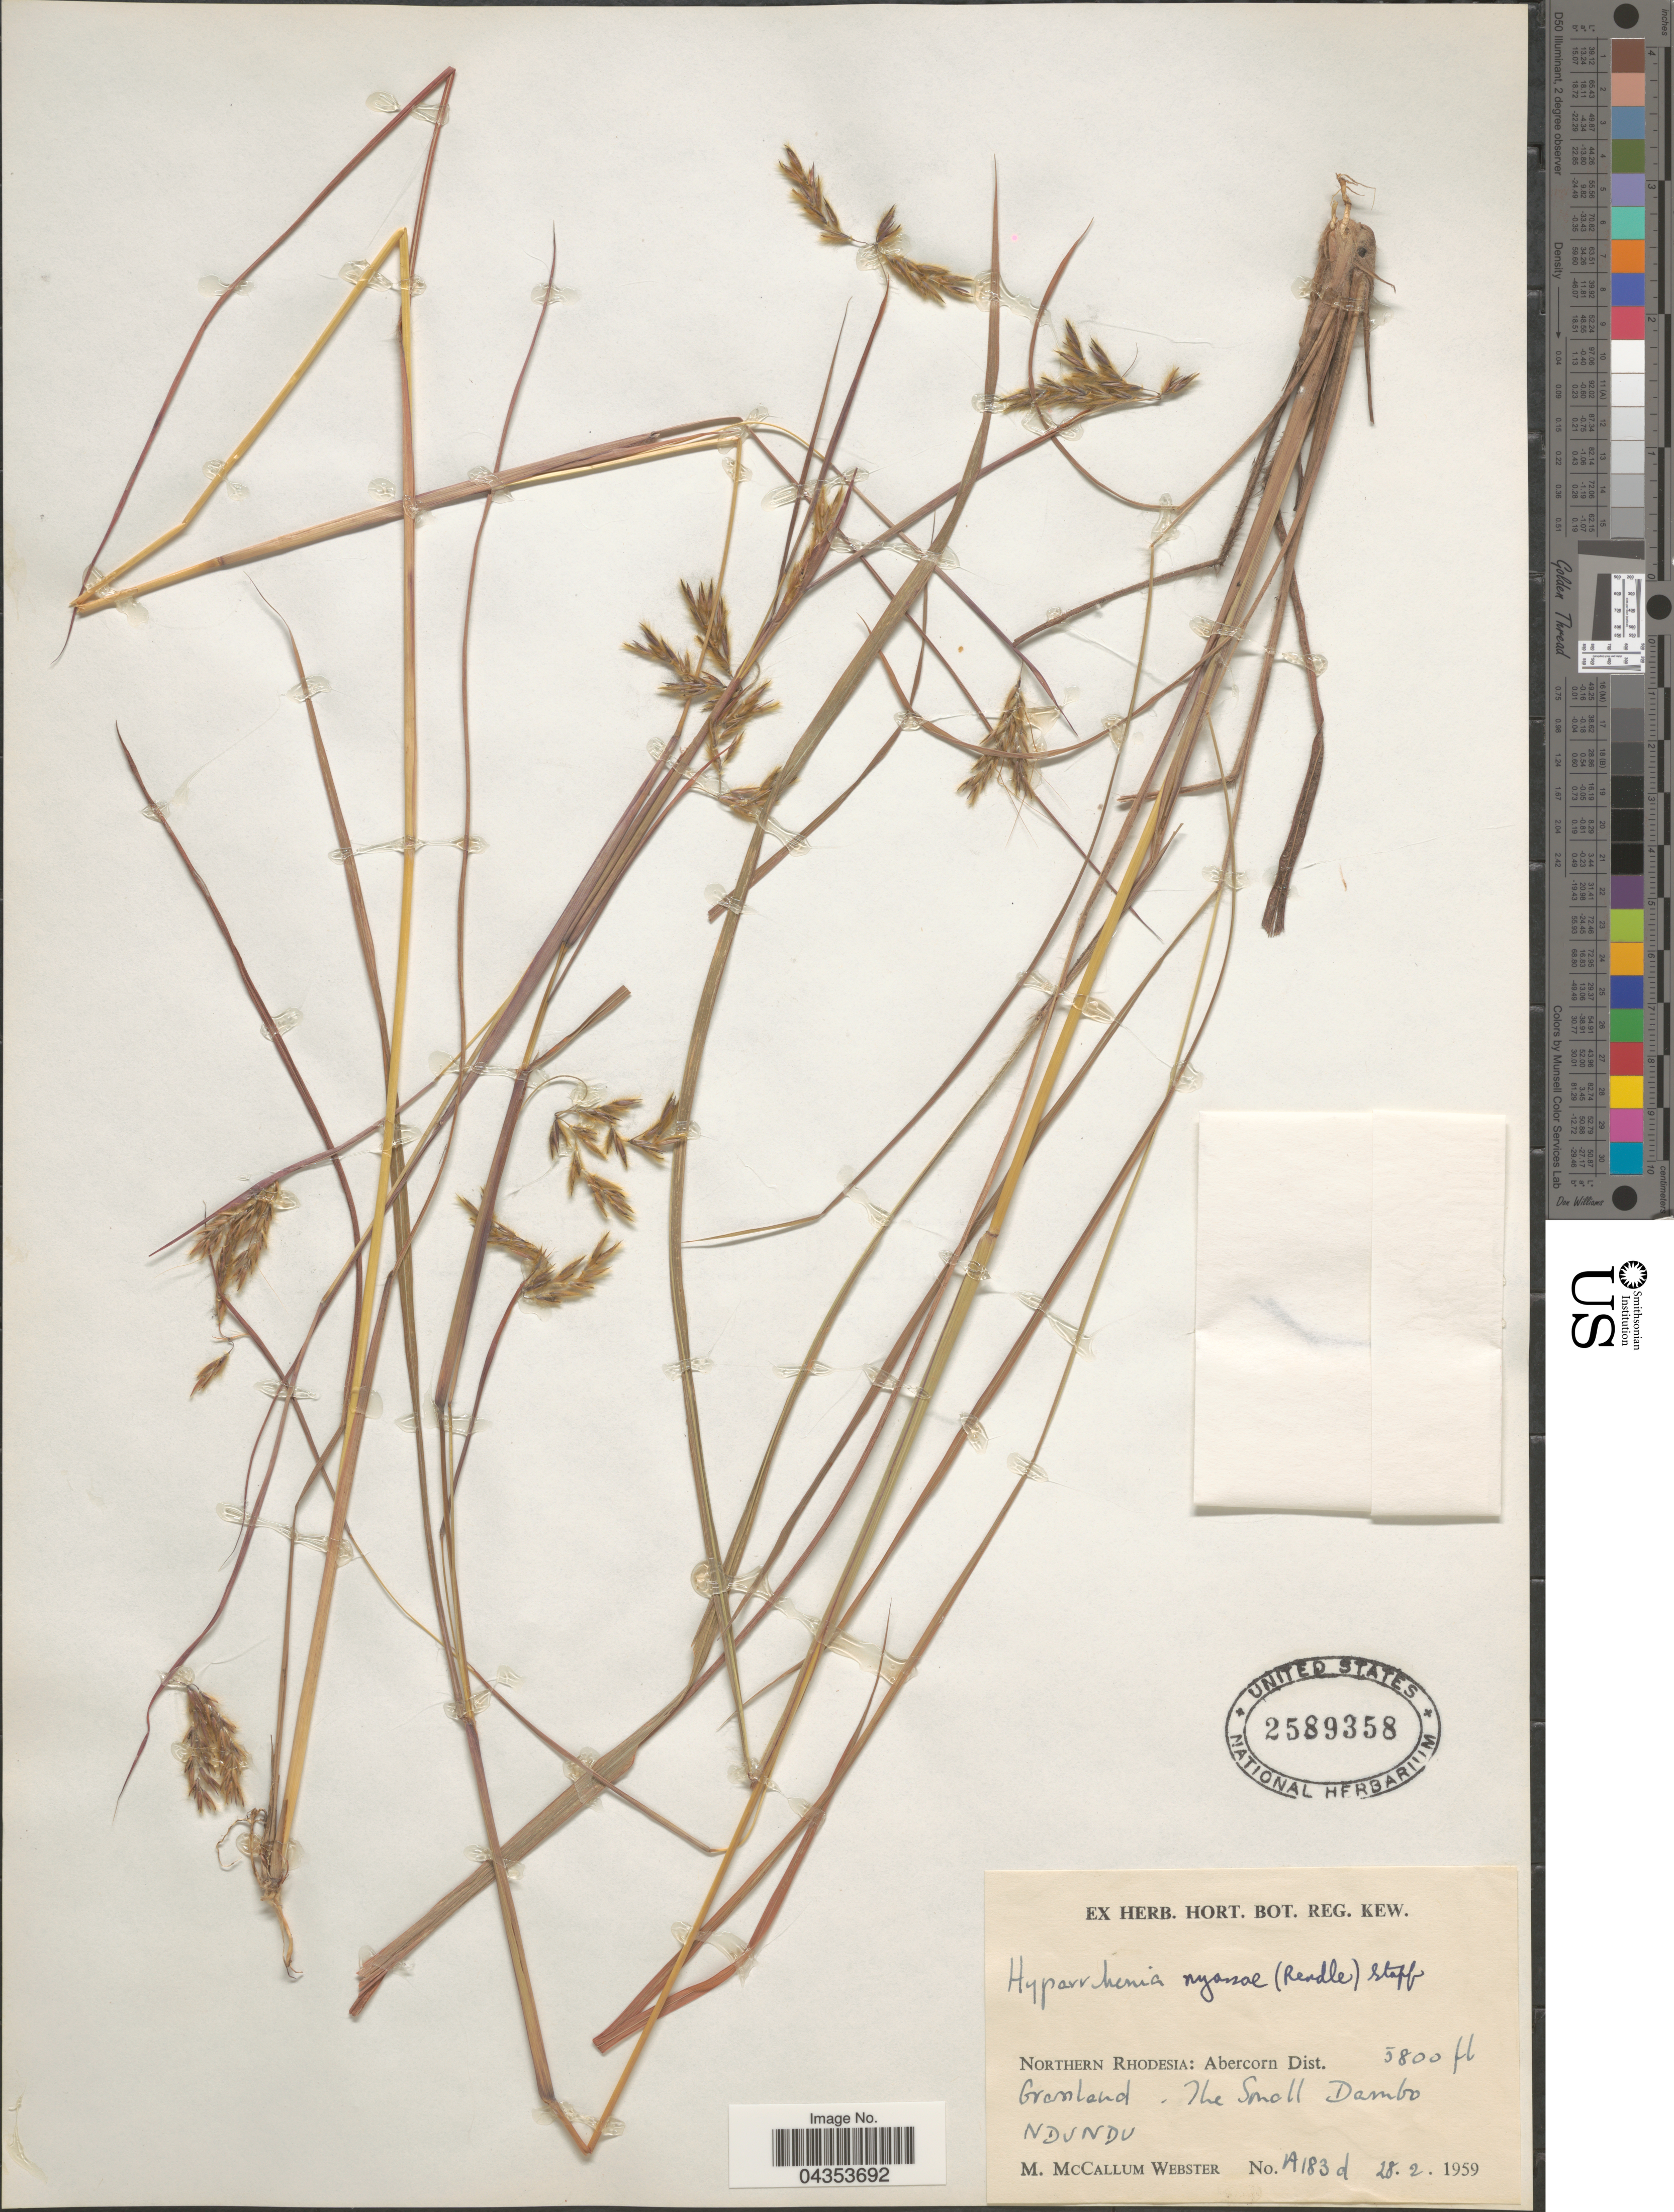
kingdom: Plantae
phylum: Tracheophyta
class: Liliopsida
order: Poales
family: Poaceae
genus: Hyparrhenia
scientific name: Hyparrhenia nyassae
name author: (Rendle) Stapf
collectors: M. Webster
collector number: A183d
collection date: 1959-02-28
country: Zambia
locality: Northern Rhodesia: Abercorn Dist. Grassland - The Small Dambo. Ndundu.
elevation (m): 1768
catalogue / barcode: US 2589358